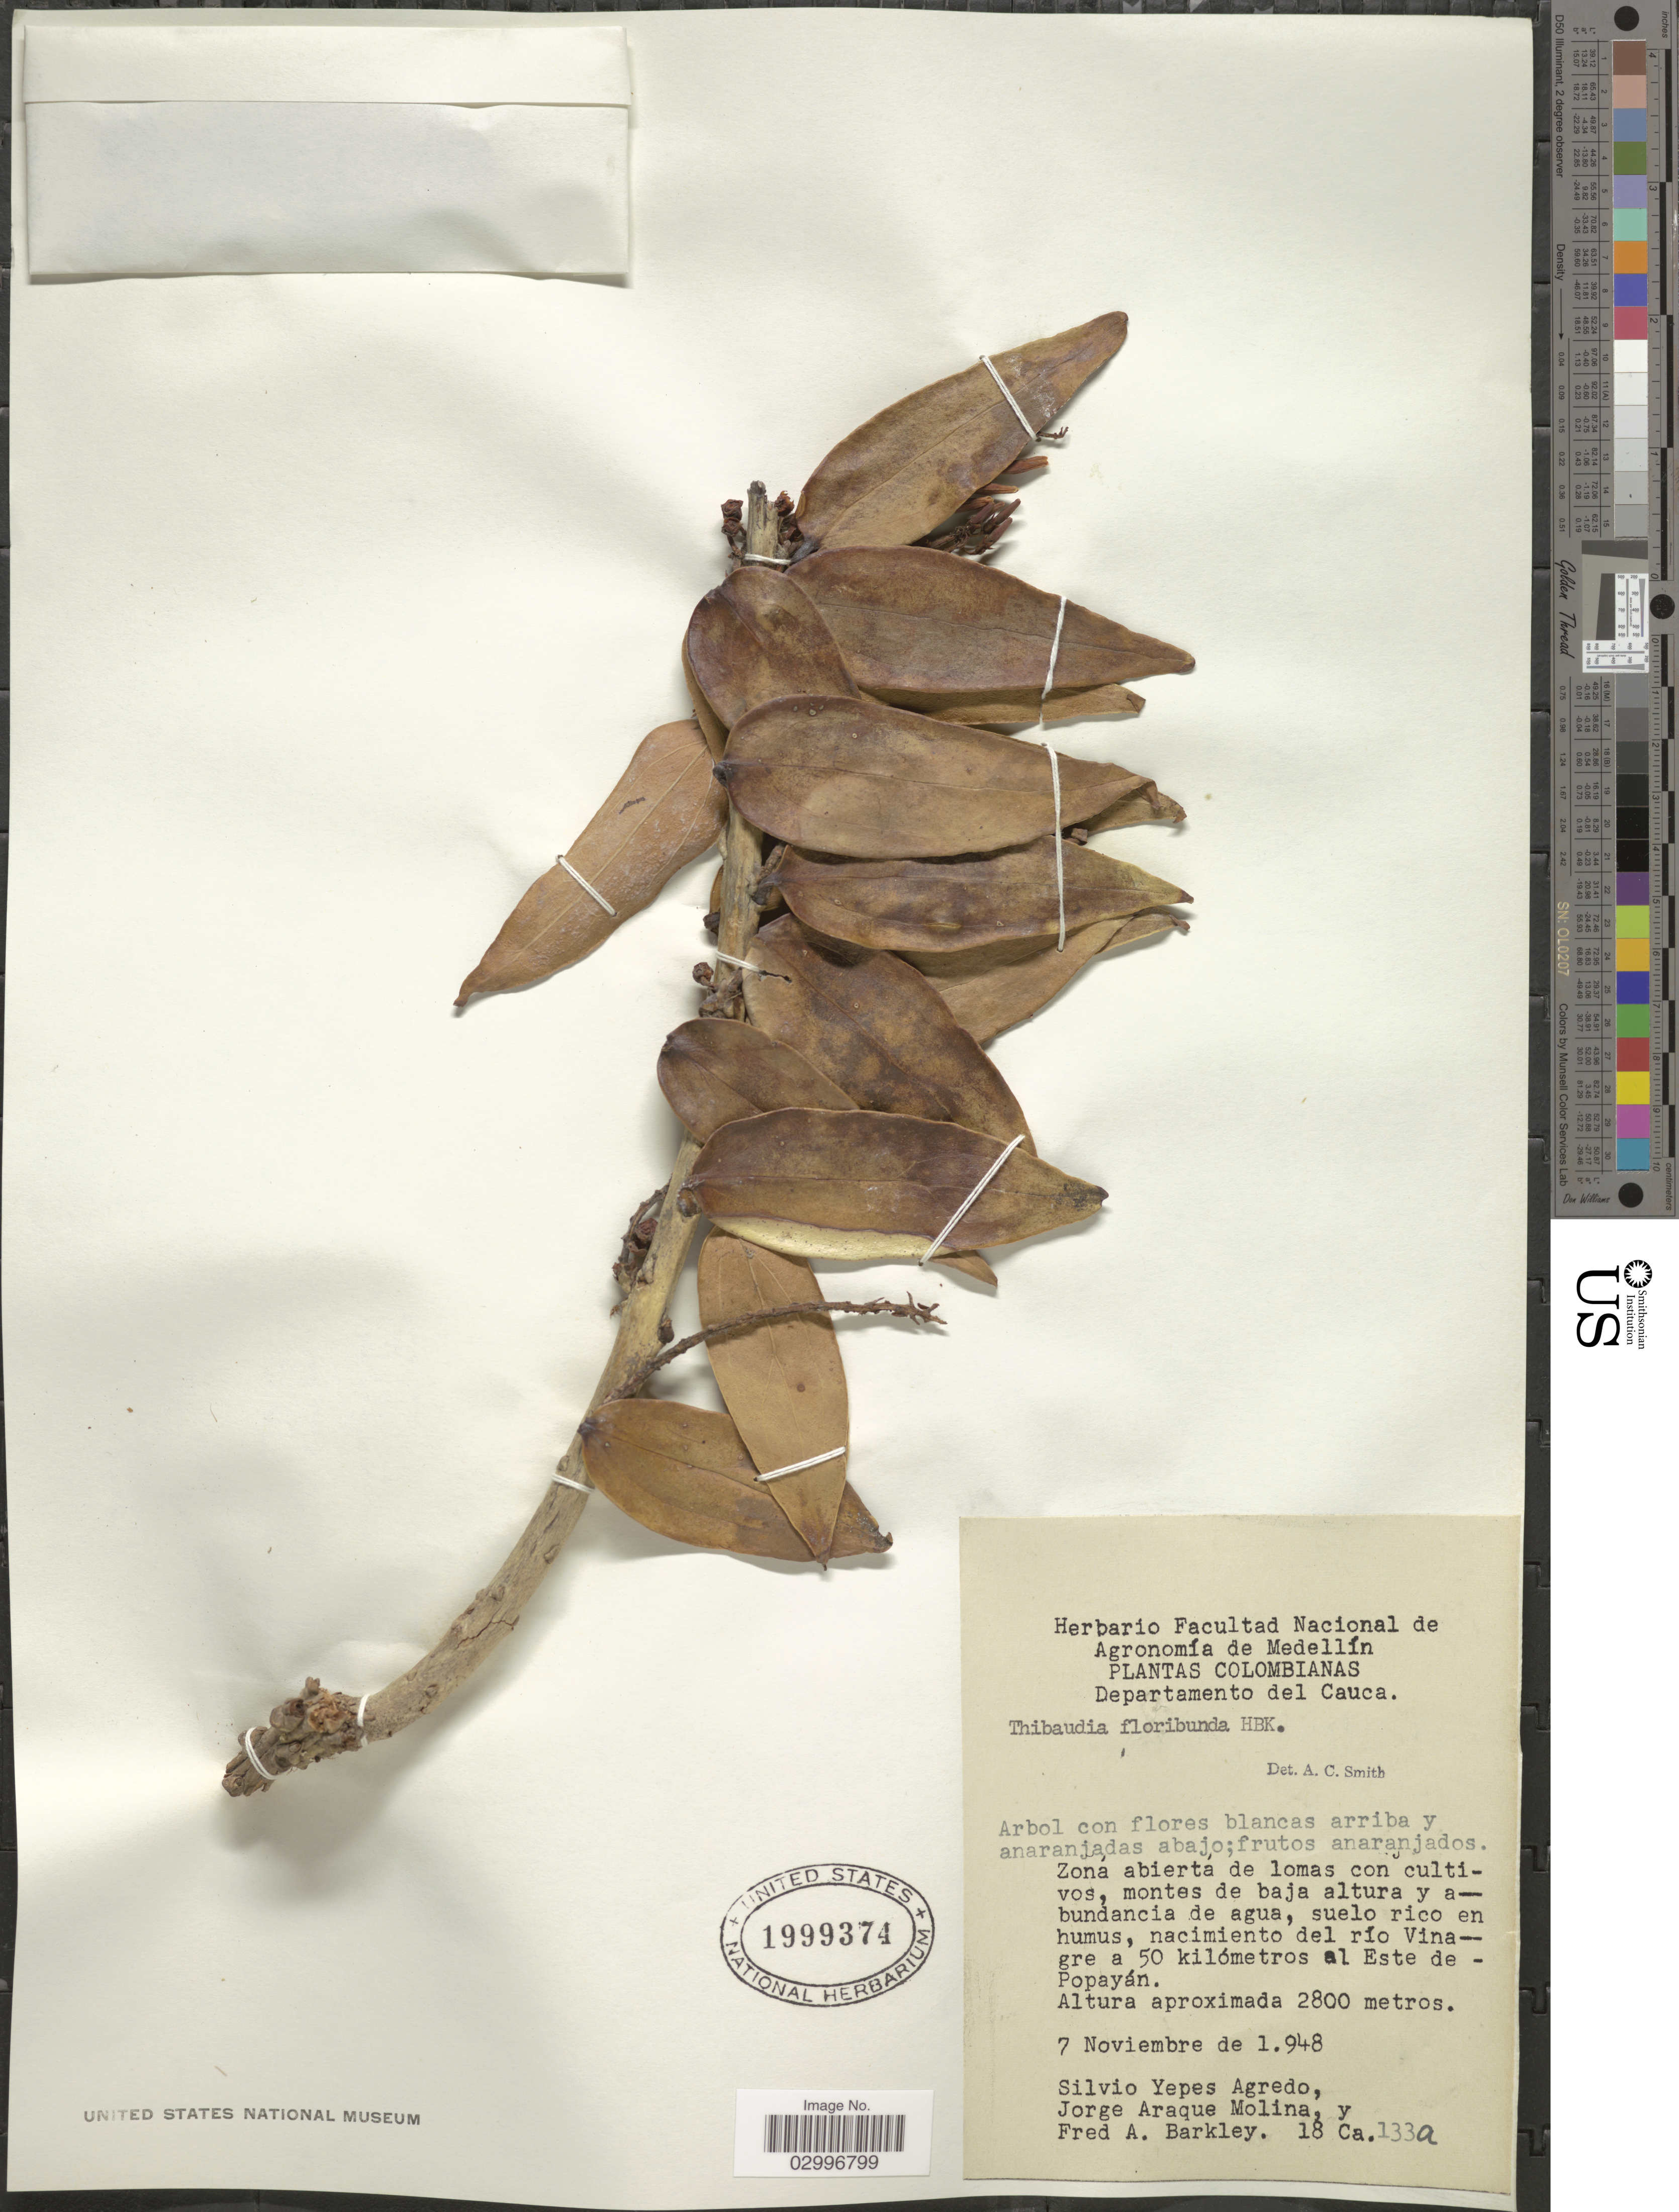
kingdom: Plantae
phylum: Tracheophyta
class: Magnoliopsida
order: Ericales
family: Ericaceae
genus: Thibaudia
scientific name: Thibaudia floribunda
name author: Kunth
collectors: S. Yepes-Agredo, J. Araque Molina & F. A. Barkley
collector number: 18Ca133a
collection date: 1948-11-07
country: Colombia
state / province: Cauca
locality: Departamento del Cauca. Nacimiento del río Vinagre a 50 kilómetros al Este de Popayán.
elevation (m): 2800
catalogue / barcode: US 1999374